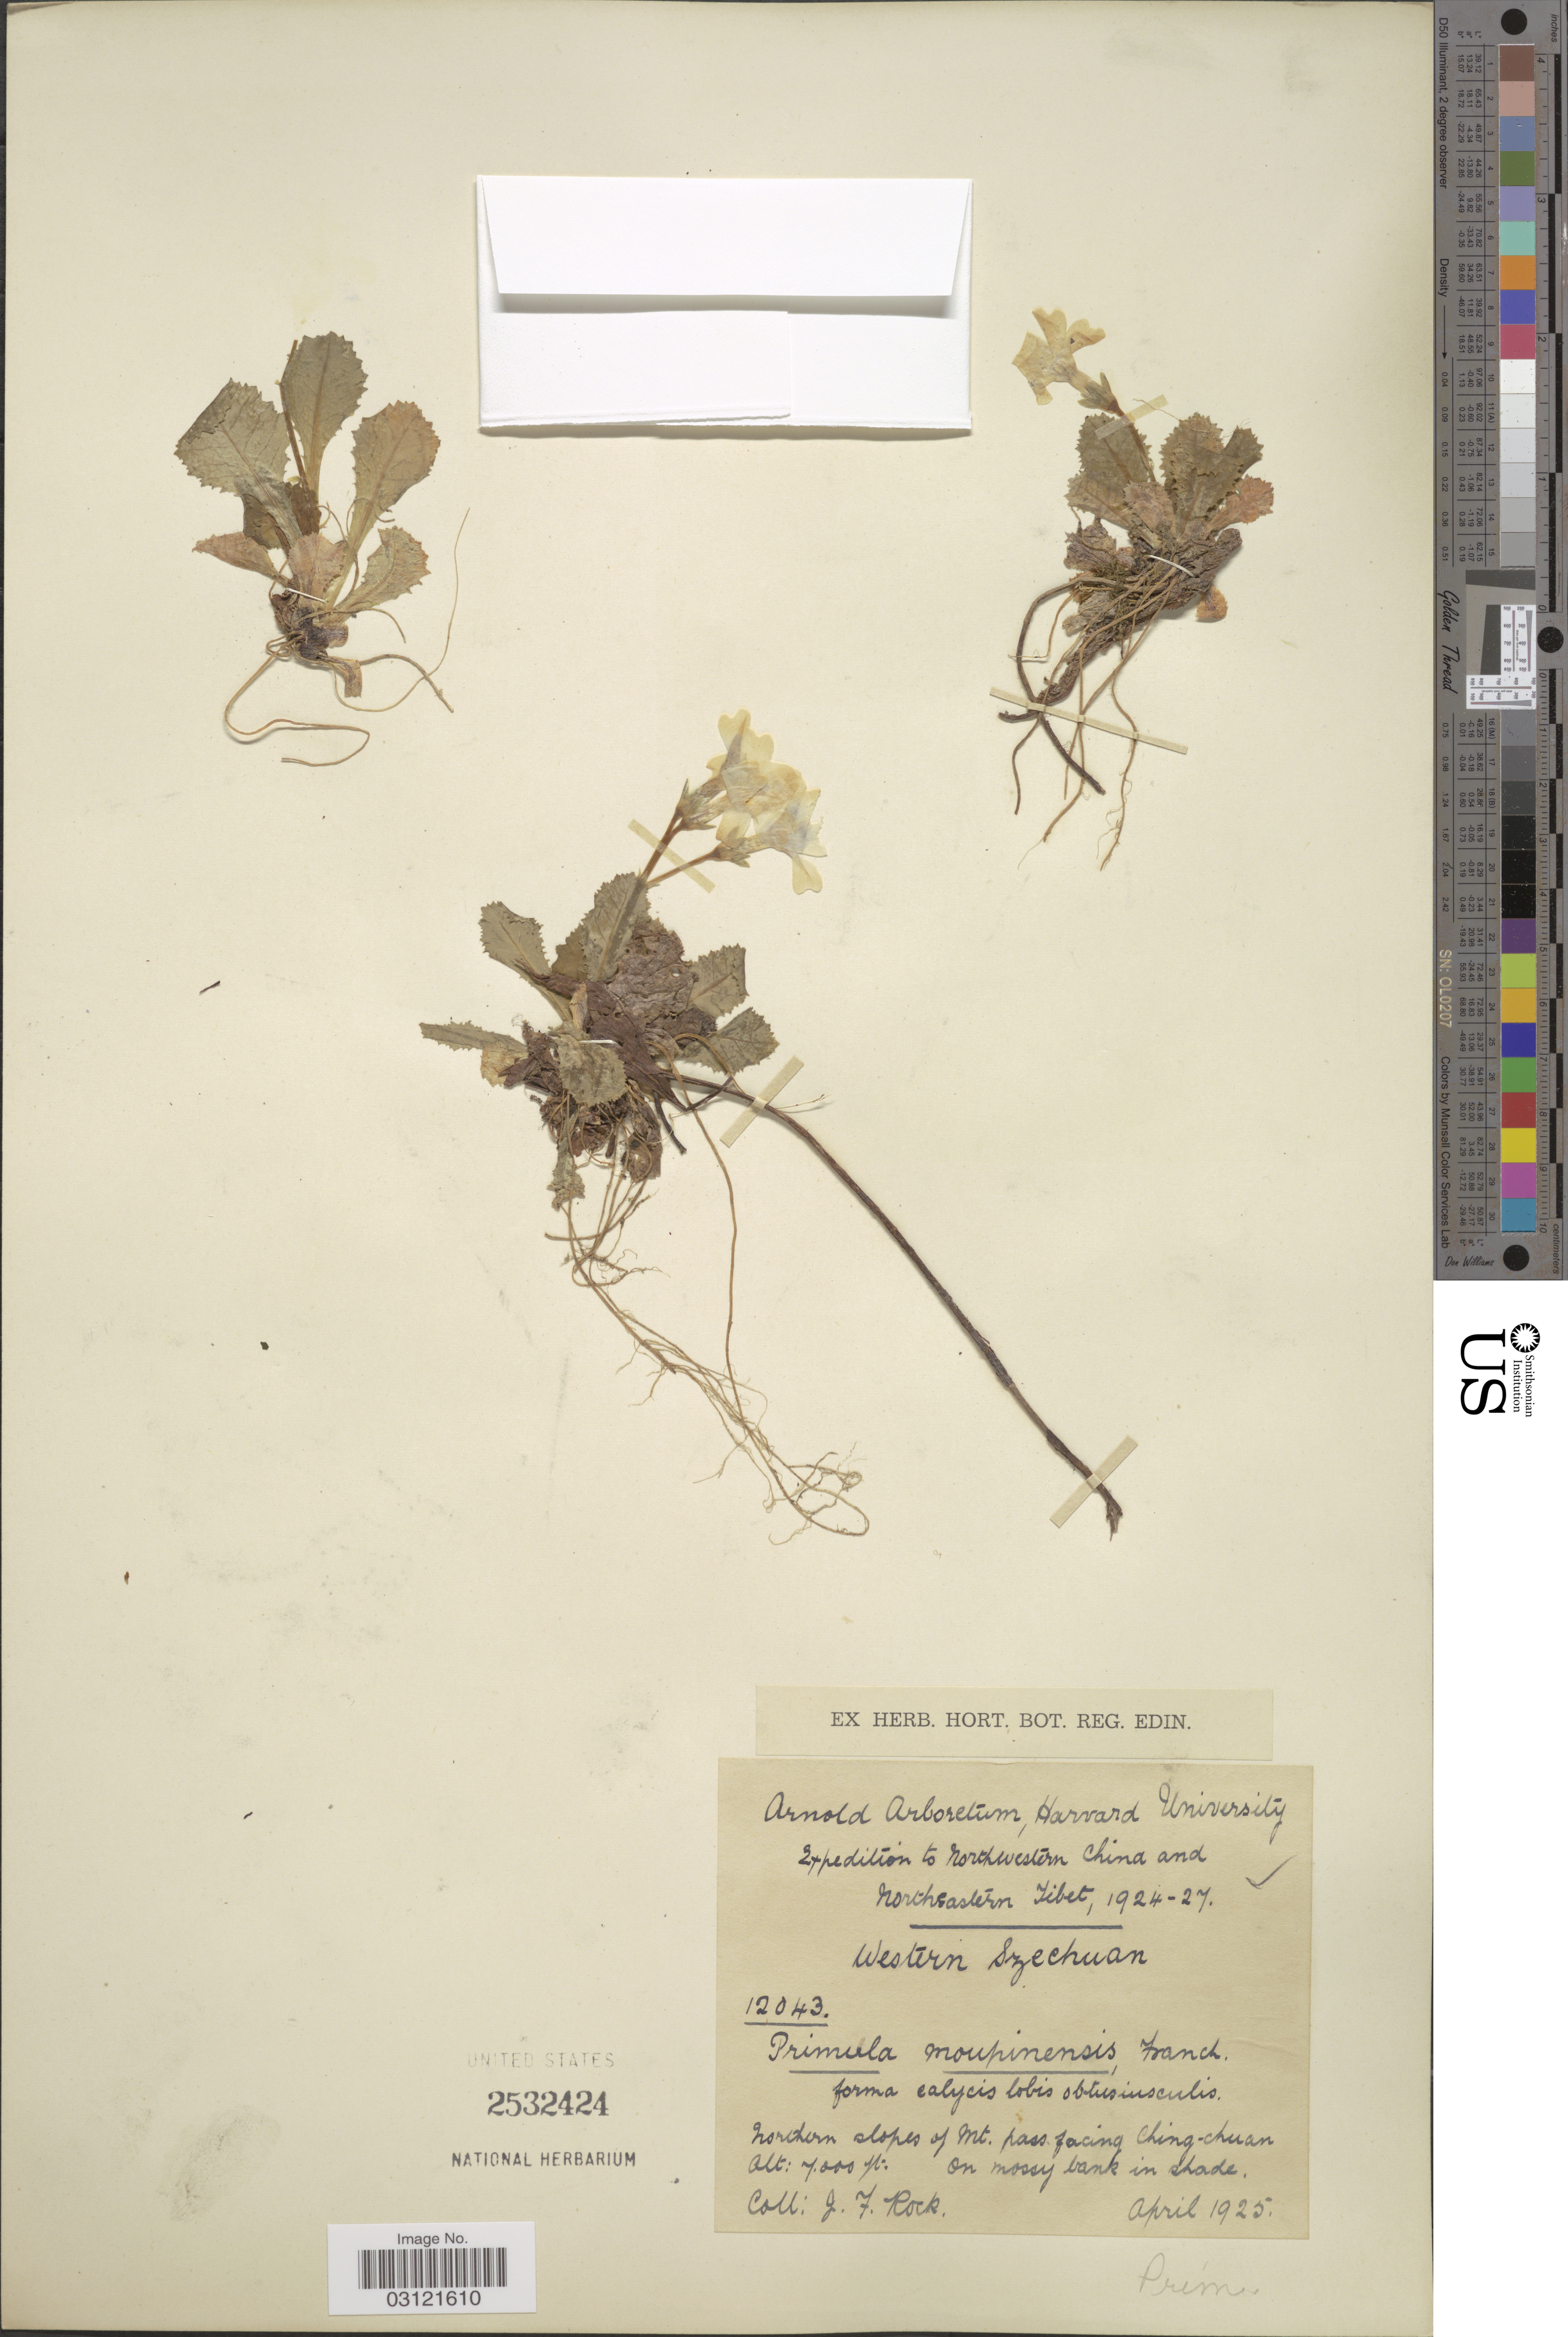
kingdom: Plantae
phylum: Tracheophyta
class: Magnoliopsida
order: Ericales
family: Primulaceae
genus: Primula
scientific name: Primula moupinensis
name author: Franch.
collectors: J. Rock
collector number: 12043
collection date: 1925-04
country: China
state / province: Sichuan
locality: Northwestern China, Western Szechuan, Northern slopes of Mt. pass facing Ching-chuan.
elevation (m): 2134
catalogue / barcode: US 2532424